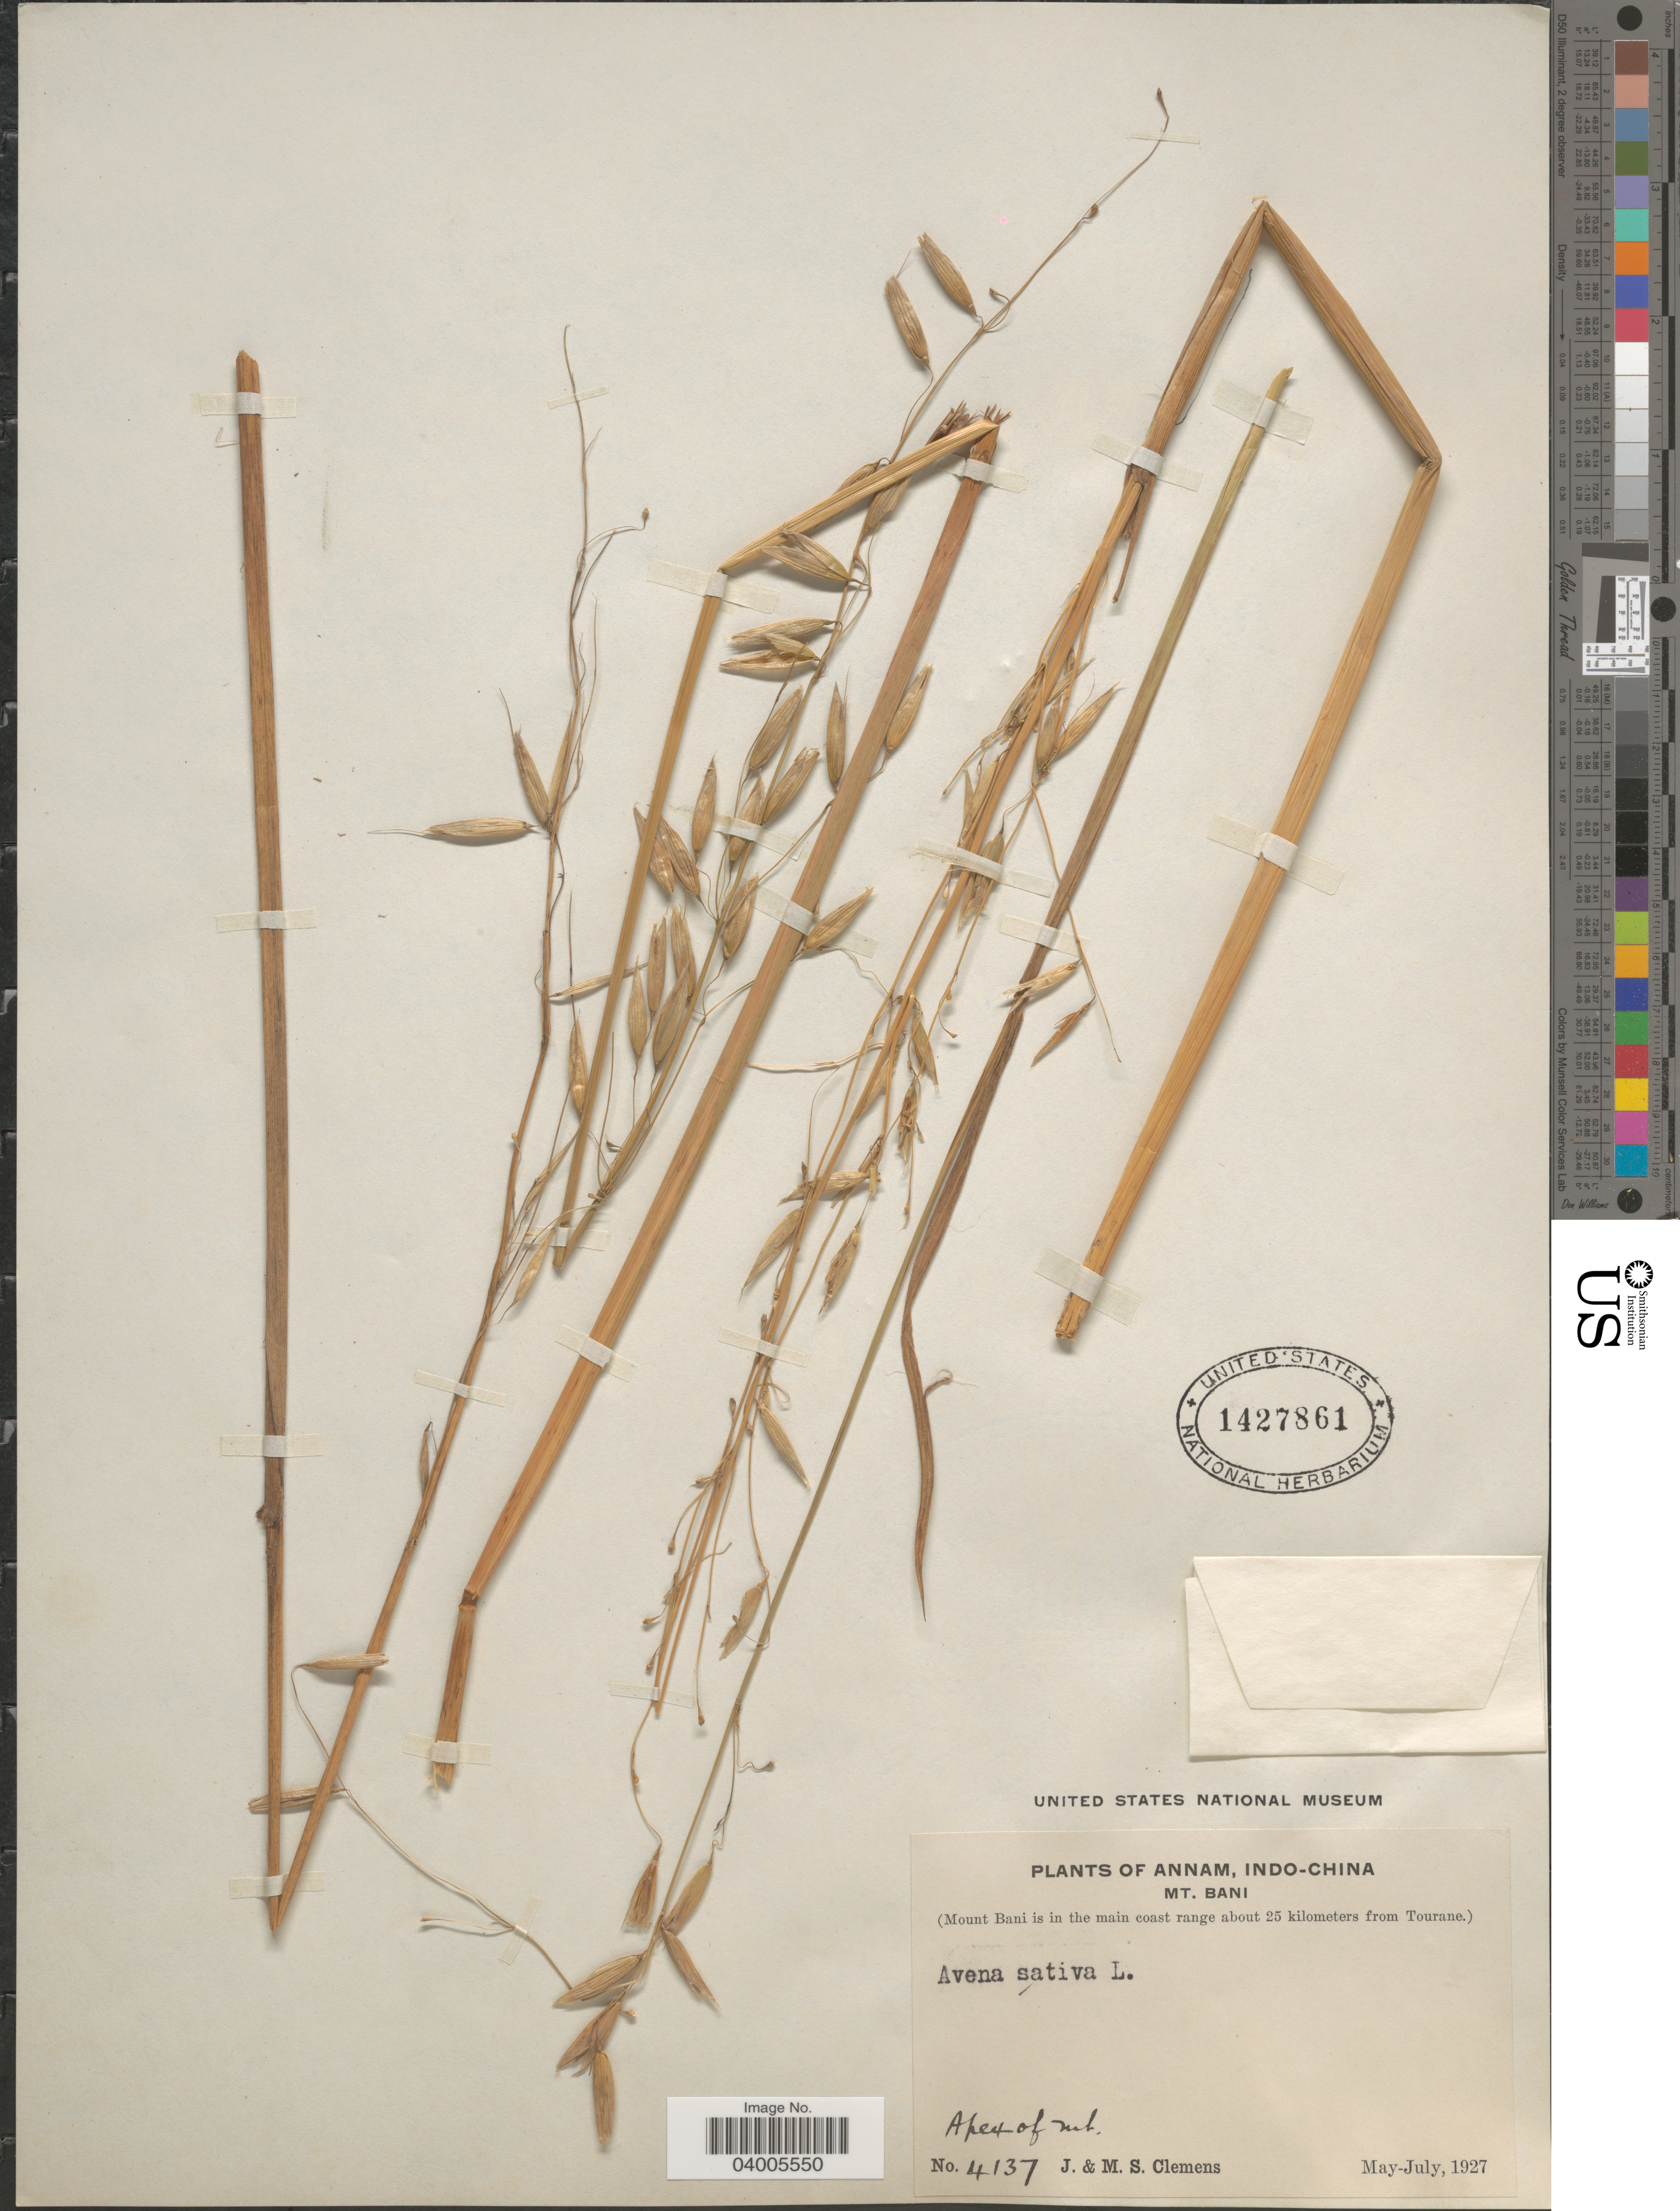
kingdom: Plantae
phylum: Tracheophyta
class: Liliopsida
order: Poales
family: Poaceae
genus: Avena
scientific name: Avena sativa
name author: L.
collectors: J. Clemens & M. S. Clemens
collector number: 4137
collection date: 1927-05/1927-07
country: Vietnam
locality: Annam, Indo-China. Mt. Bani (Mount Bani is in the main coast range about 25 kilometers from Tourane.). Apex of mt.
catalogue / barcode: US 1427861